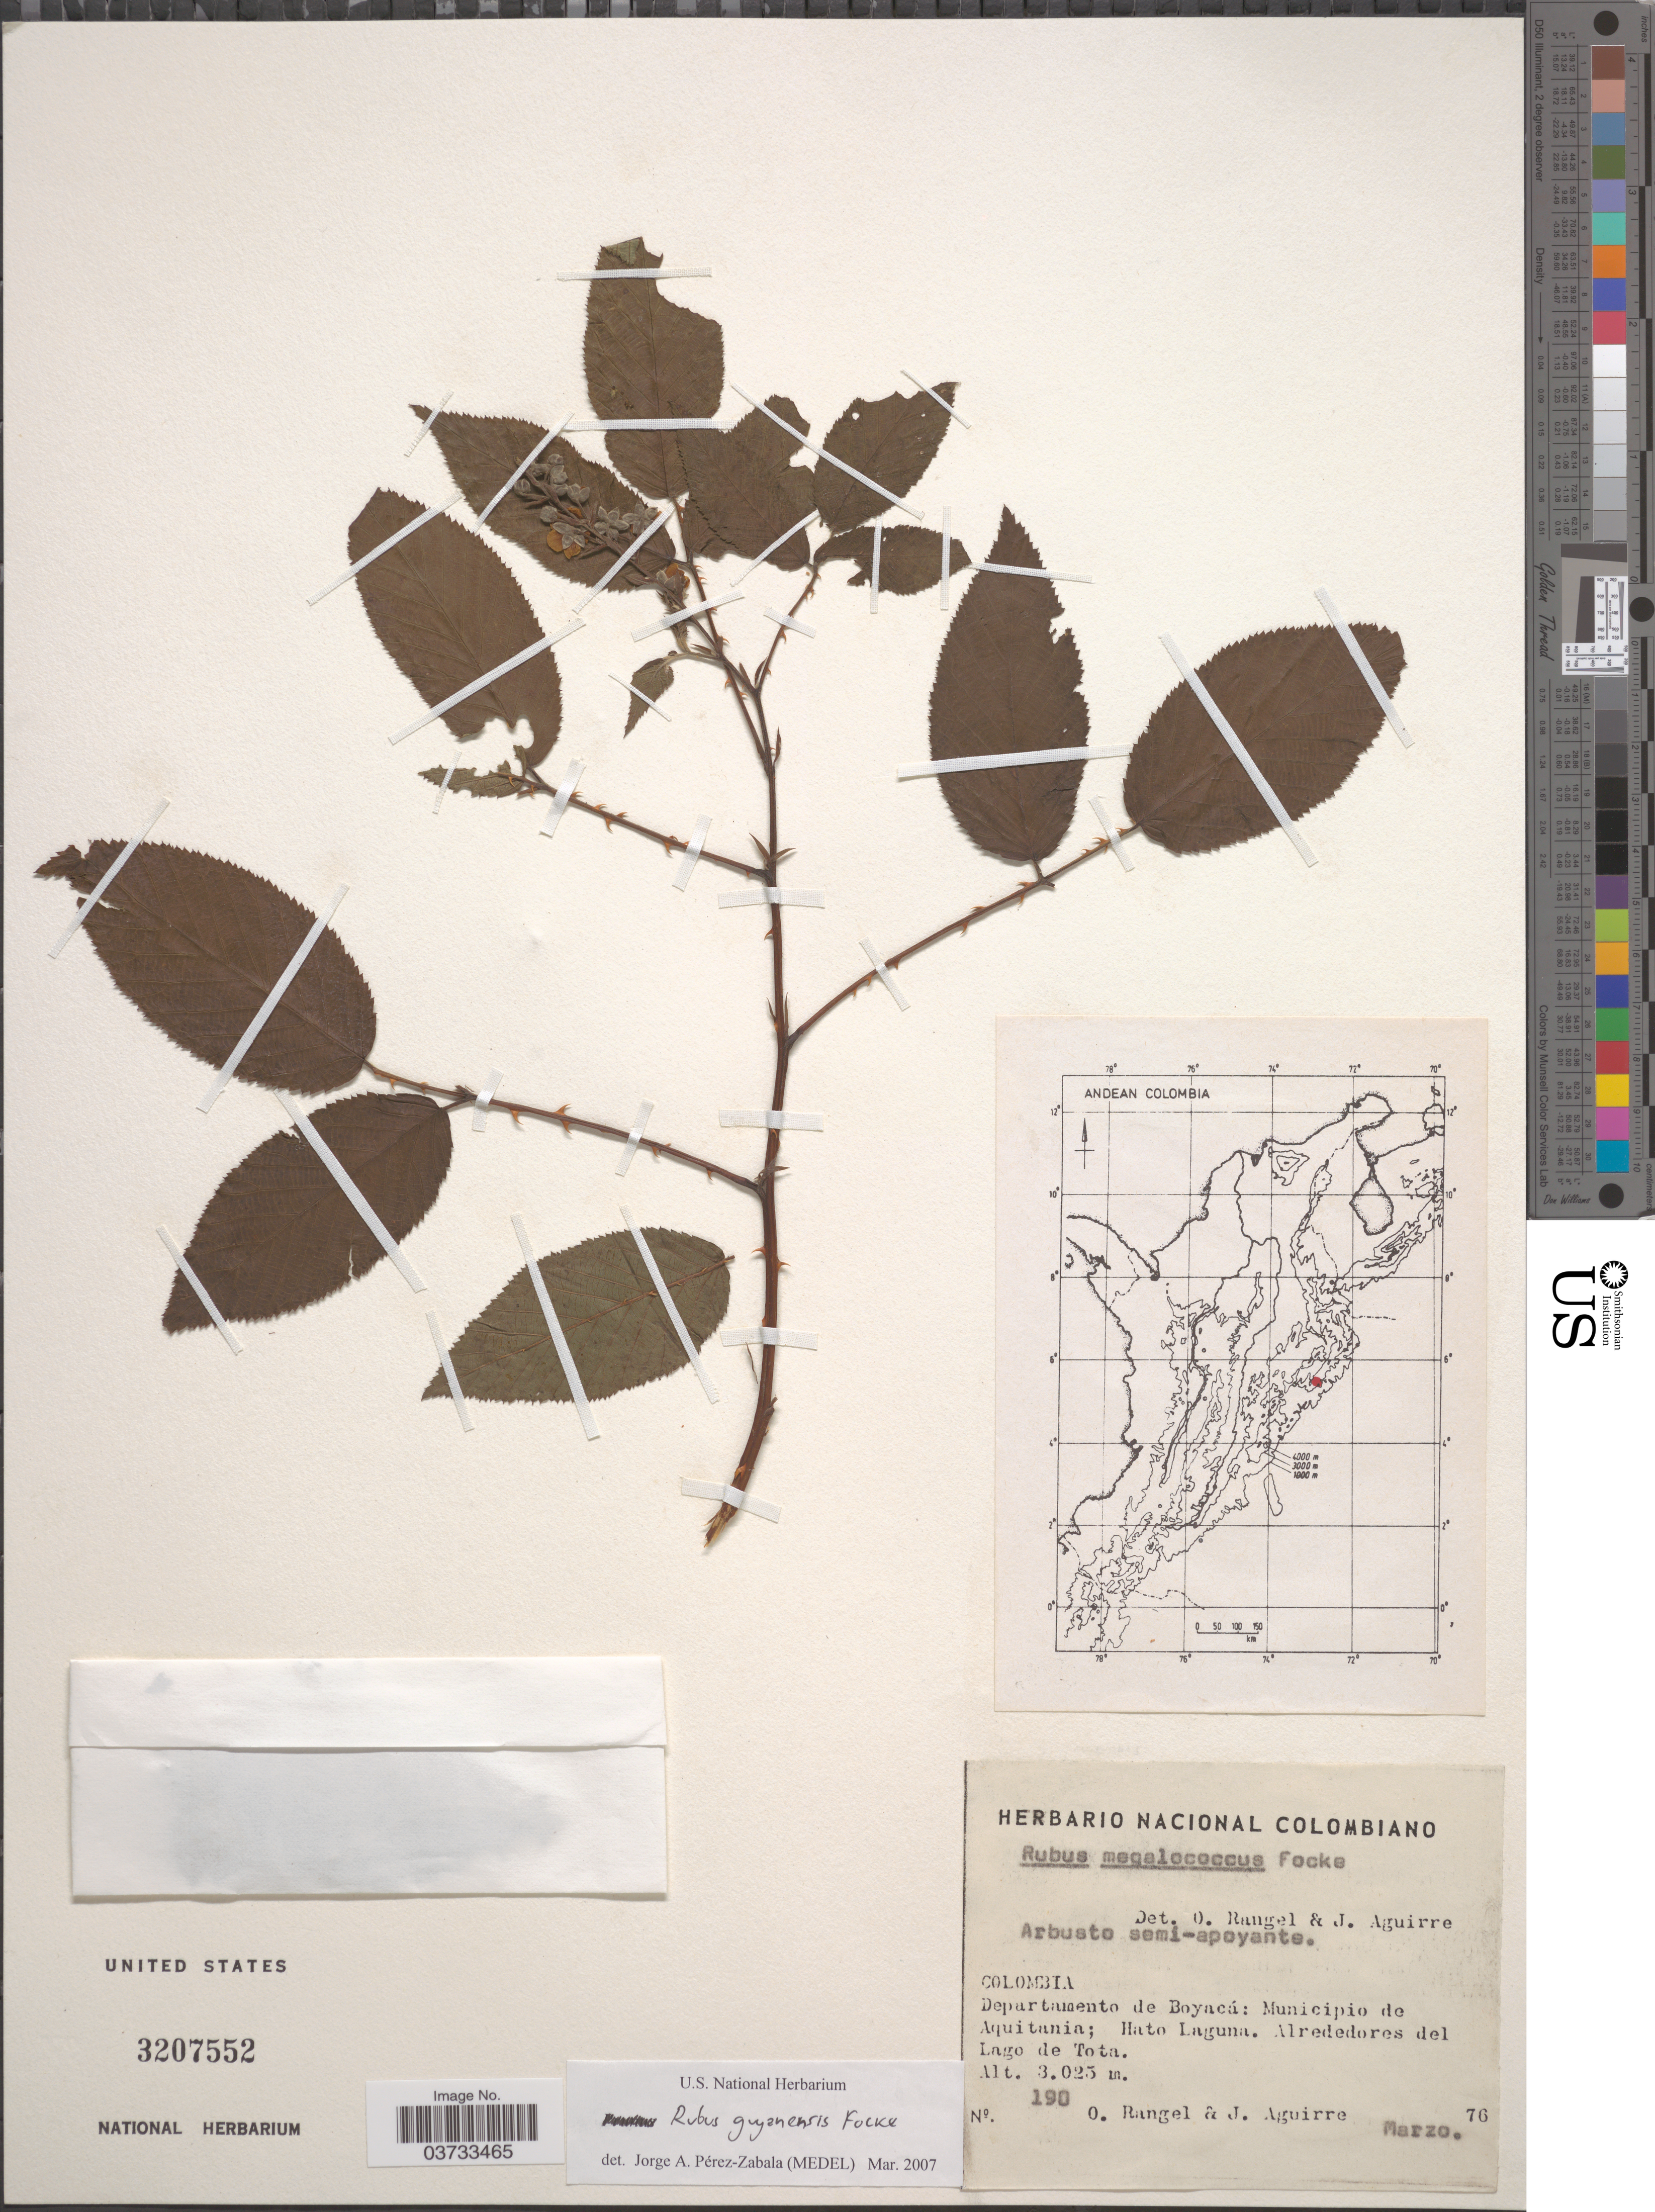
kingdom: Plantae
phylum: Tracheophyta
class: Magnoliopsida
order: Rosales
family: Rosaceae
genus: Rubus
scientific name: Rubus guyanensis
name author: Focke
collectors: O. Rangel & J. Aguirre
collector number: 190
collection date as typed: Transcribed d/m/y: /3/76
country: Colombia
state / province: Boyacá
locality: Departamento de Boyacá: Municipio de Aquitania; Hato Laguna. Alrededores del Lago de Tota.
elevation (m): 3025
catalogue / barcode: US 3207552